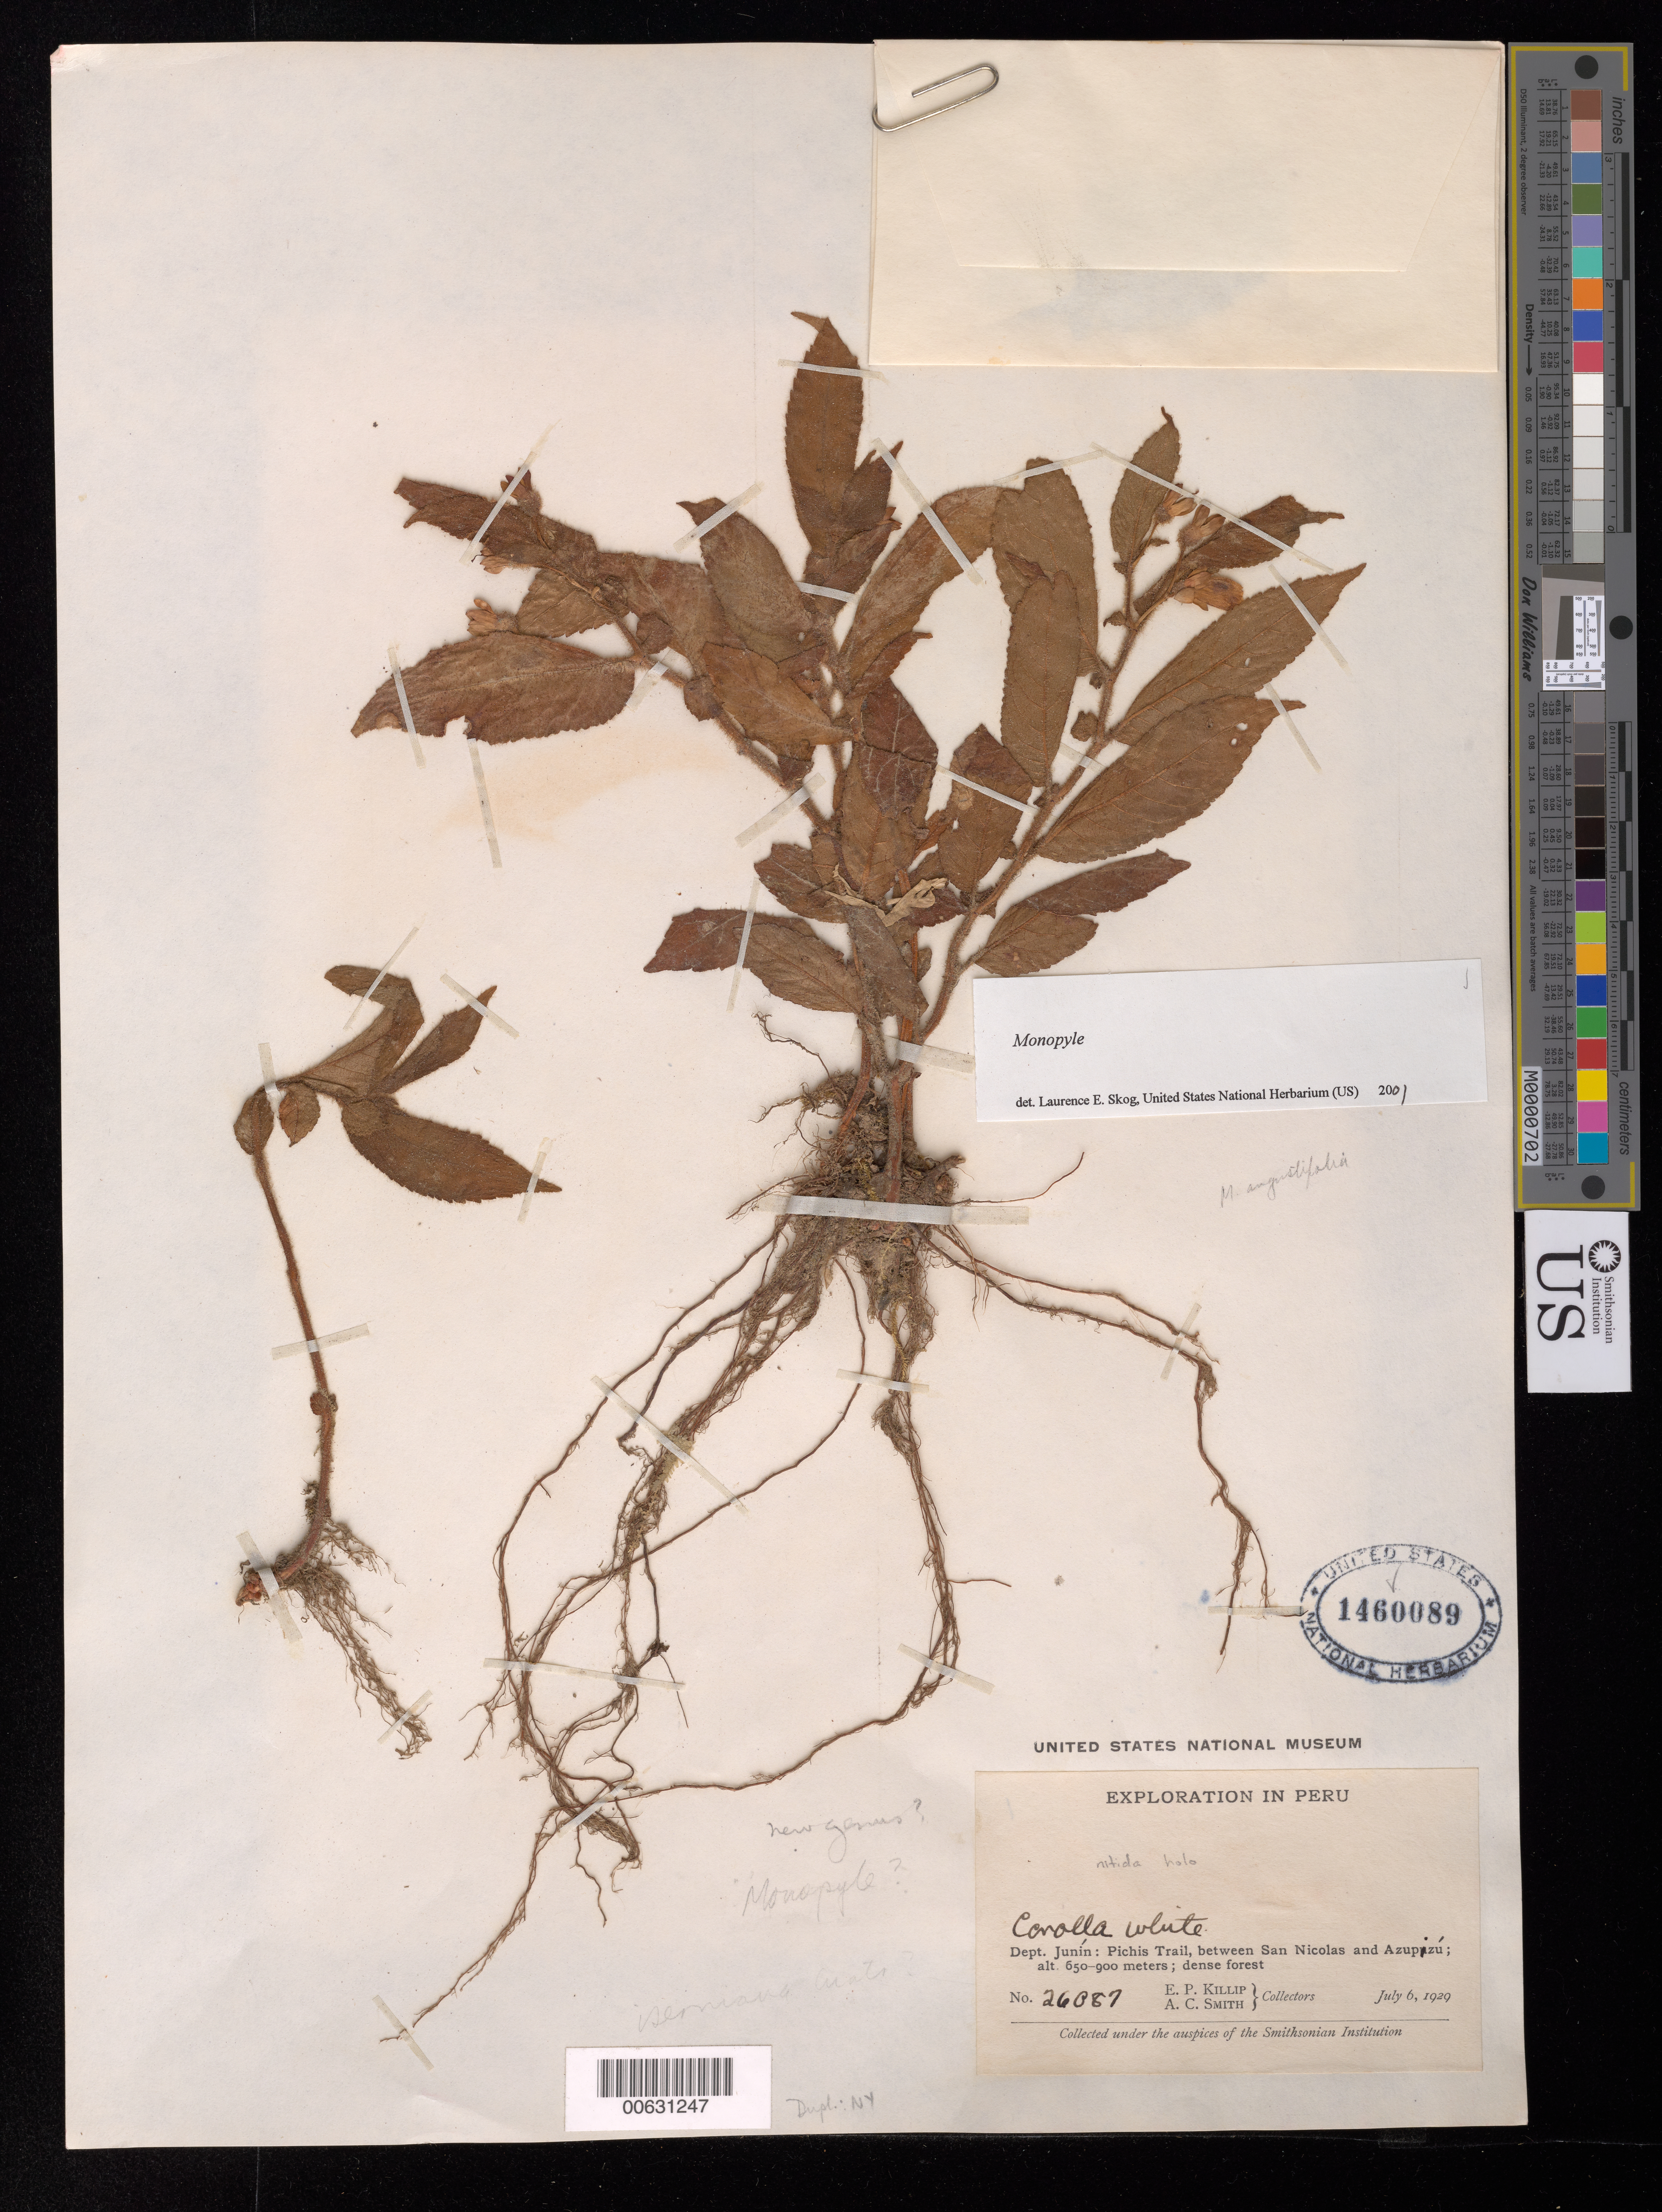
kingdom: Plantae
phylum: Tracheophyta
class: Magnoliopsida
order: Lamiales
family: Gesneriaceae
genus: Monopyle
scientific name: Monopyle sp.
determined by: Skog, Laurence E.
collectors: E. P. Killip & A. C. Smith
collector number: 26087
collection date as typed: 06 Jul 1929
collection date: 1929-07-06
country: Peru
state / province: Junín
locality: Pichis Trail, between San Nicolas and Azupizú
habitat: Dense forest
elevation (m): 650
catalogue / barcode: US 1460089